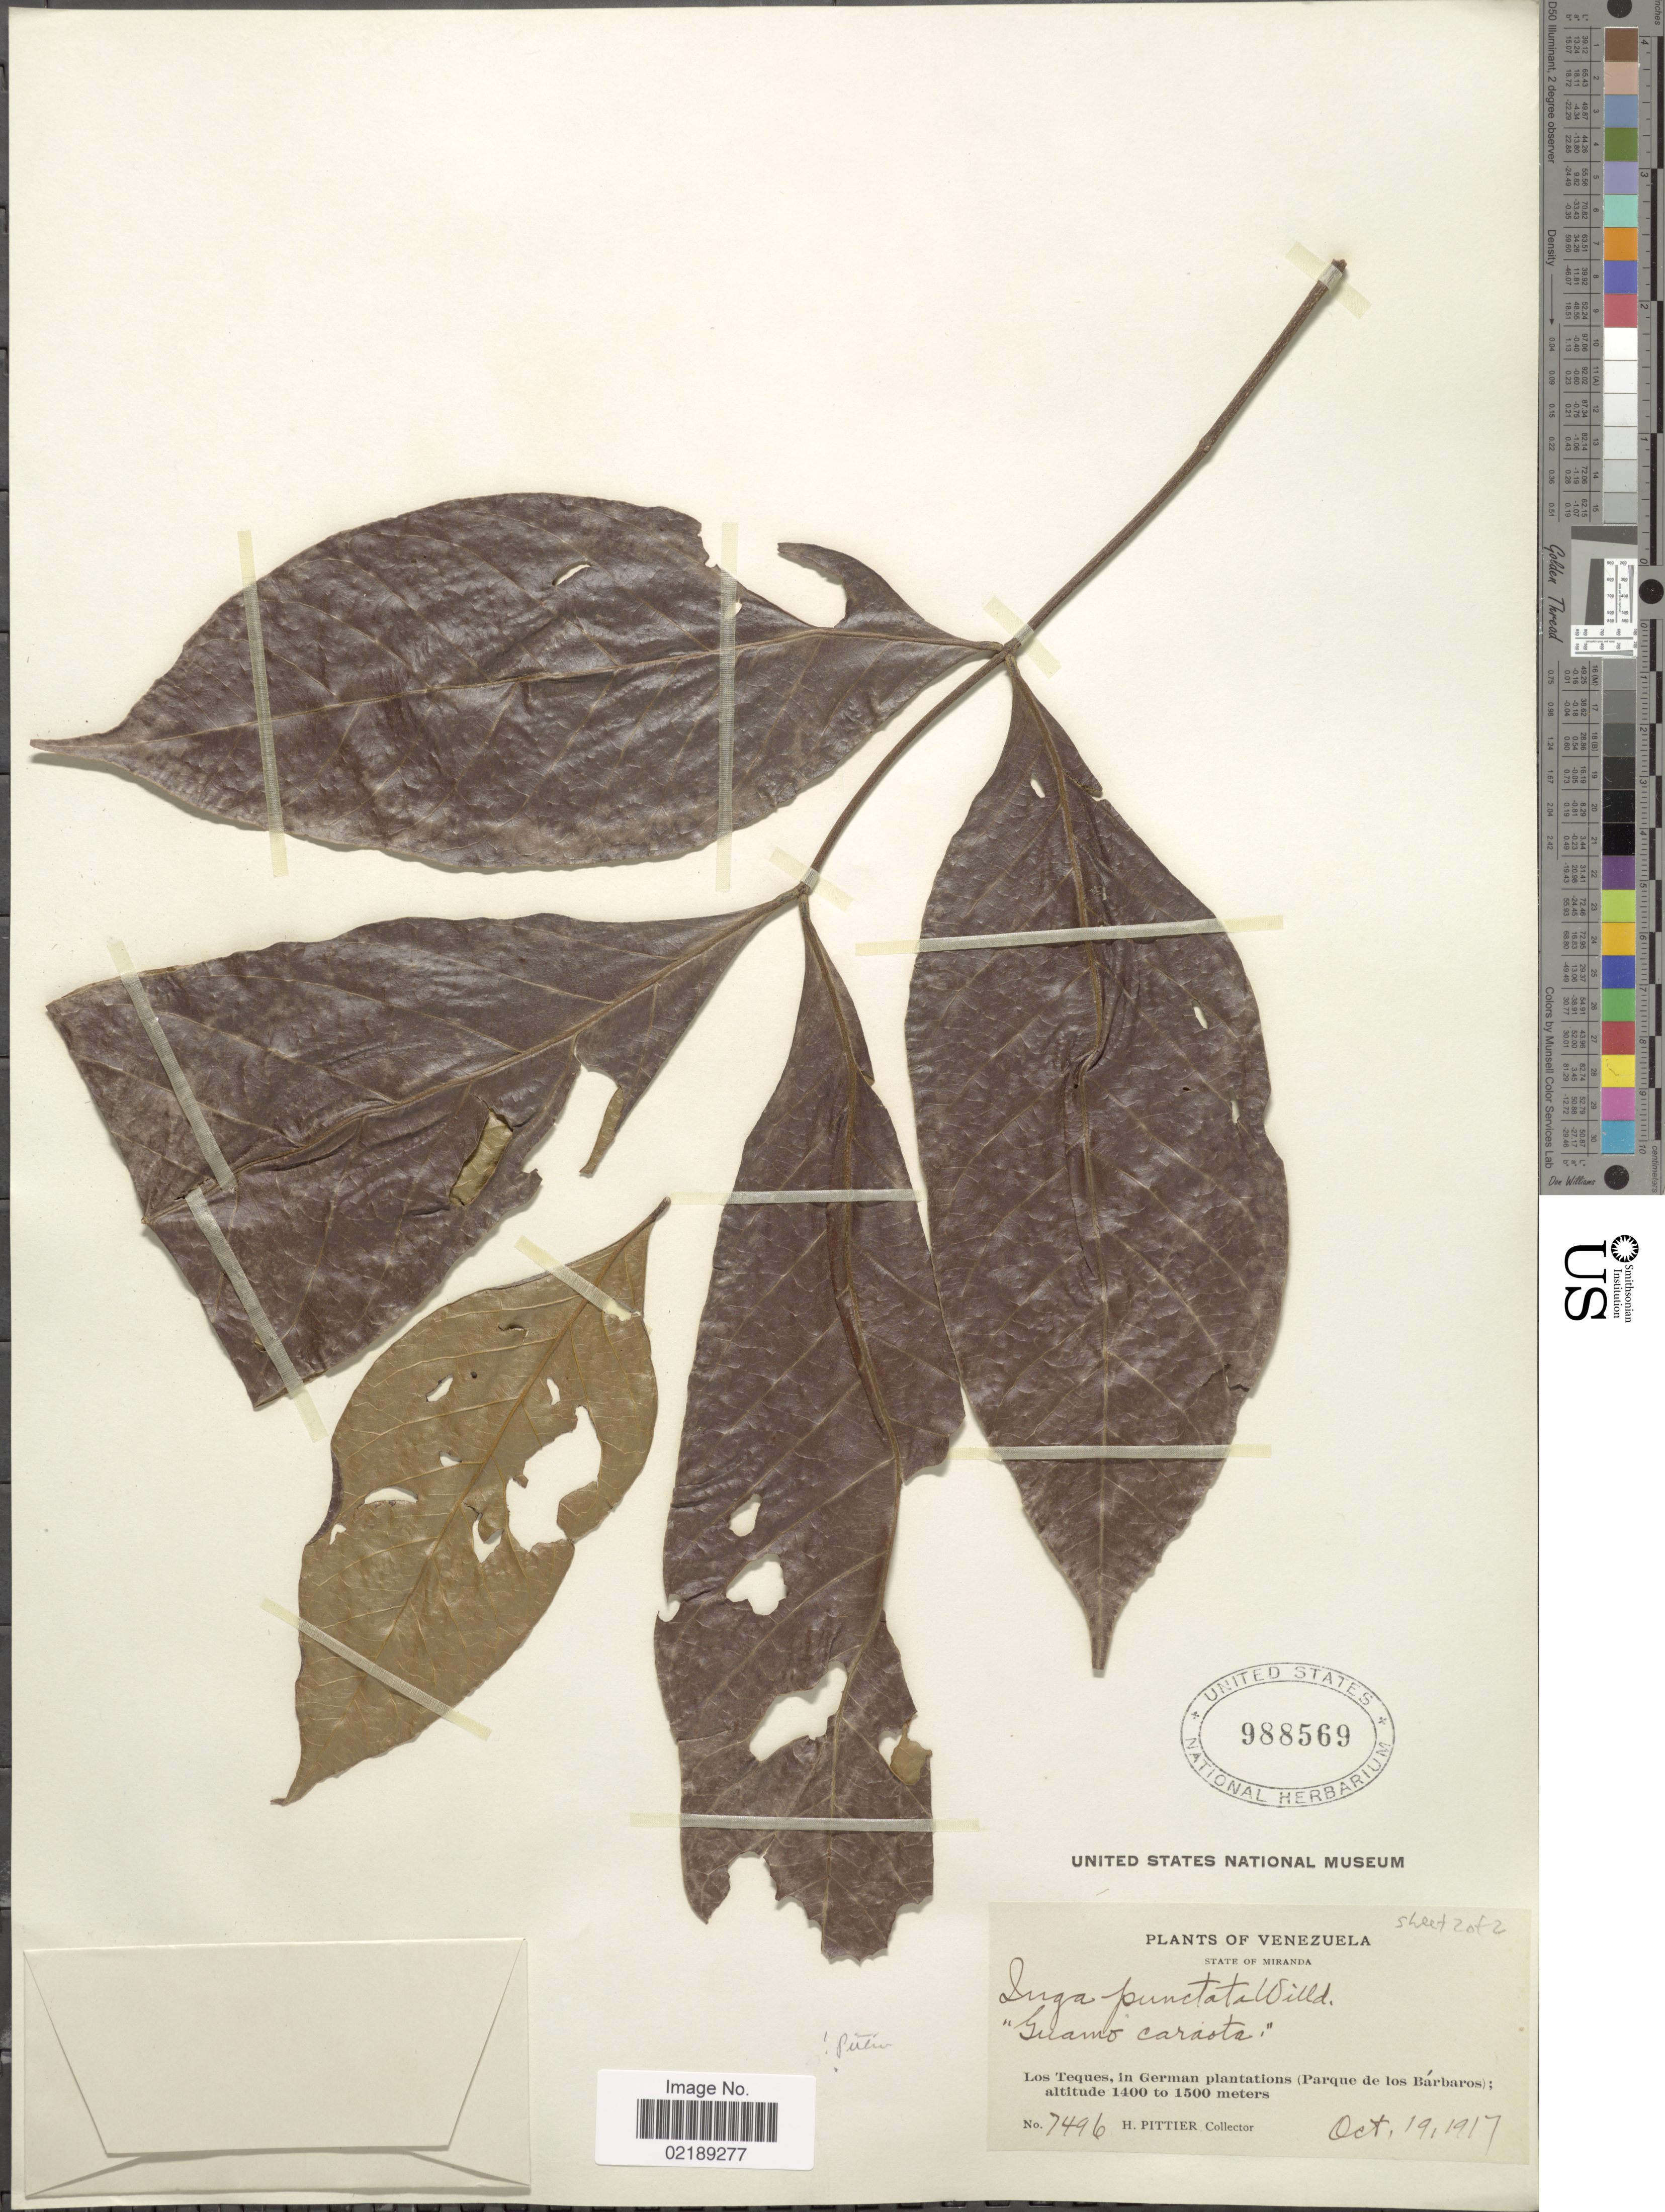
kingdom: Plantae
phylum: Tracheophyta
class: Magnoliopsida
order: Fabales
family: Fabaceae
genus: Inga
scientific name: Inga punctata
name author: Willd.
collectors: H. F. Pittier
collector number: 7496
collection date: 1917-10-19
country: Venezuela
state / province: Miranda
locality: Los Teques, in German plantations (Parque de los Barbaros).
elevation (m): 1400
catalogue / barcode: US 988569